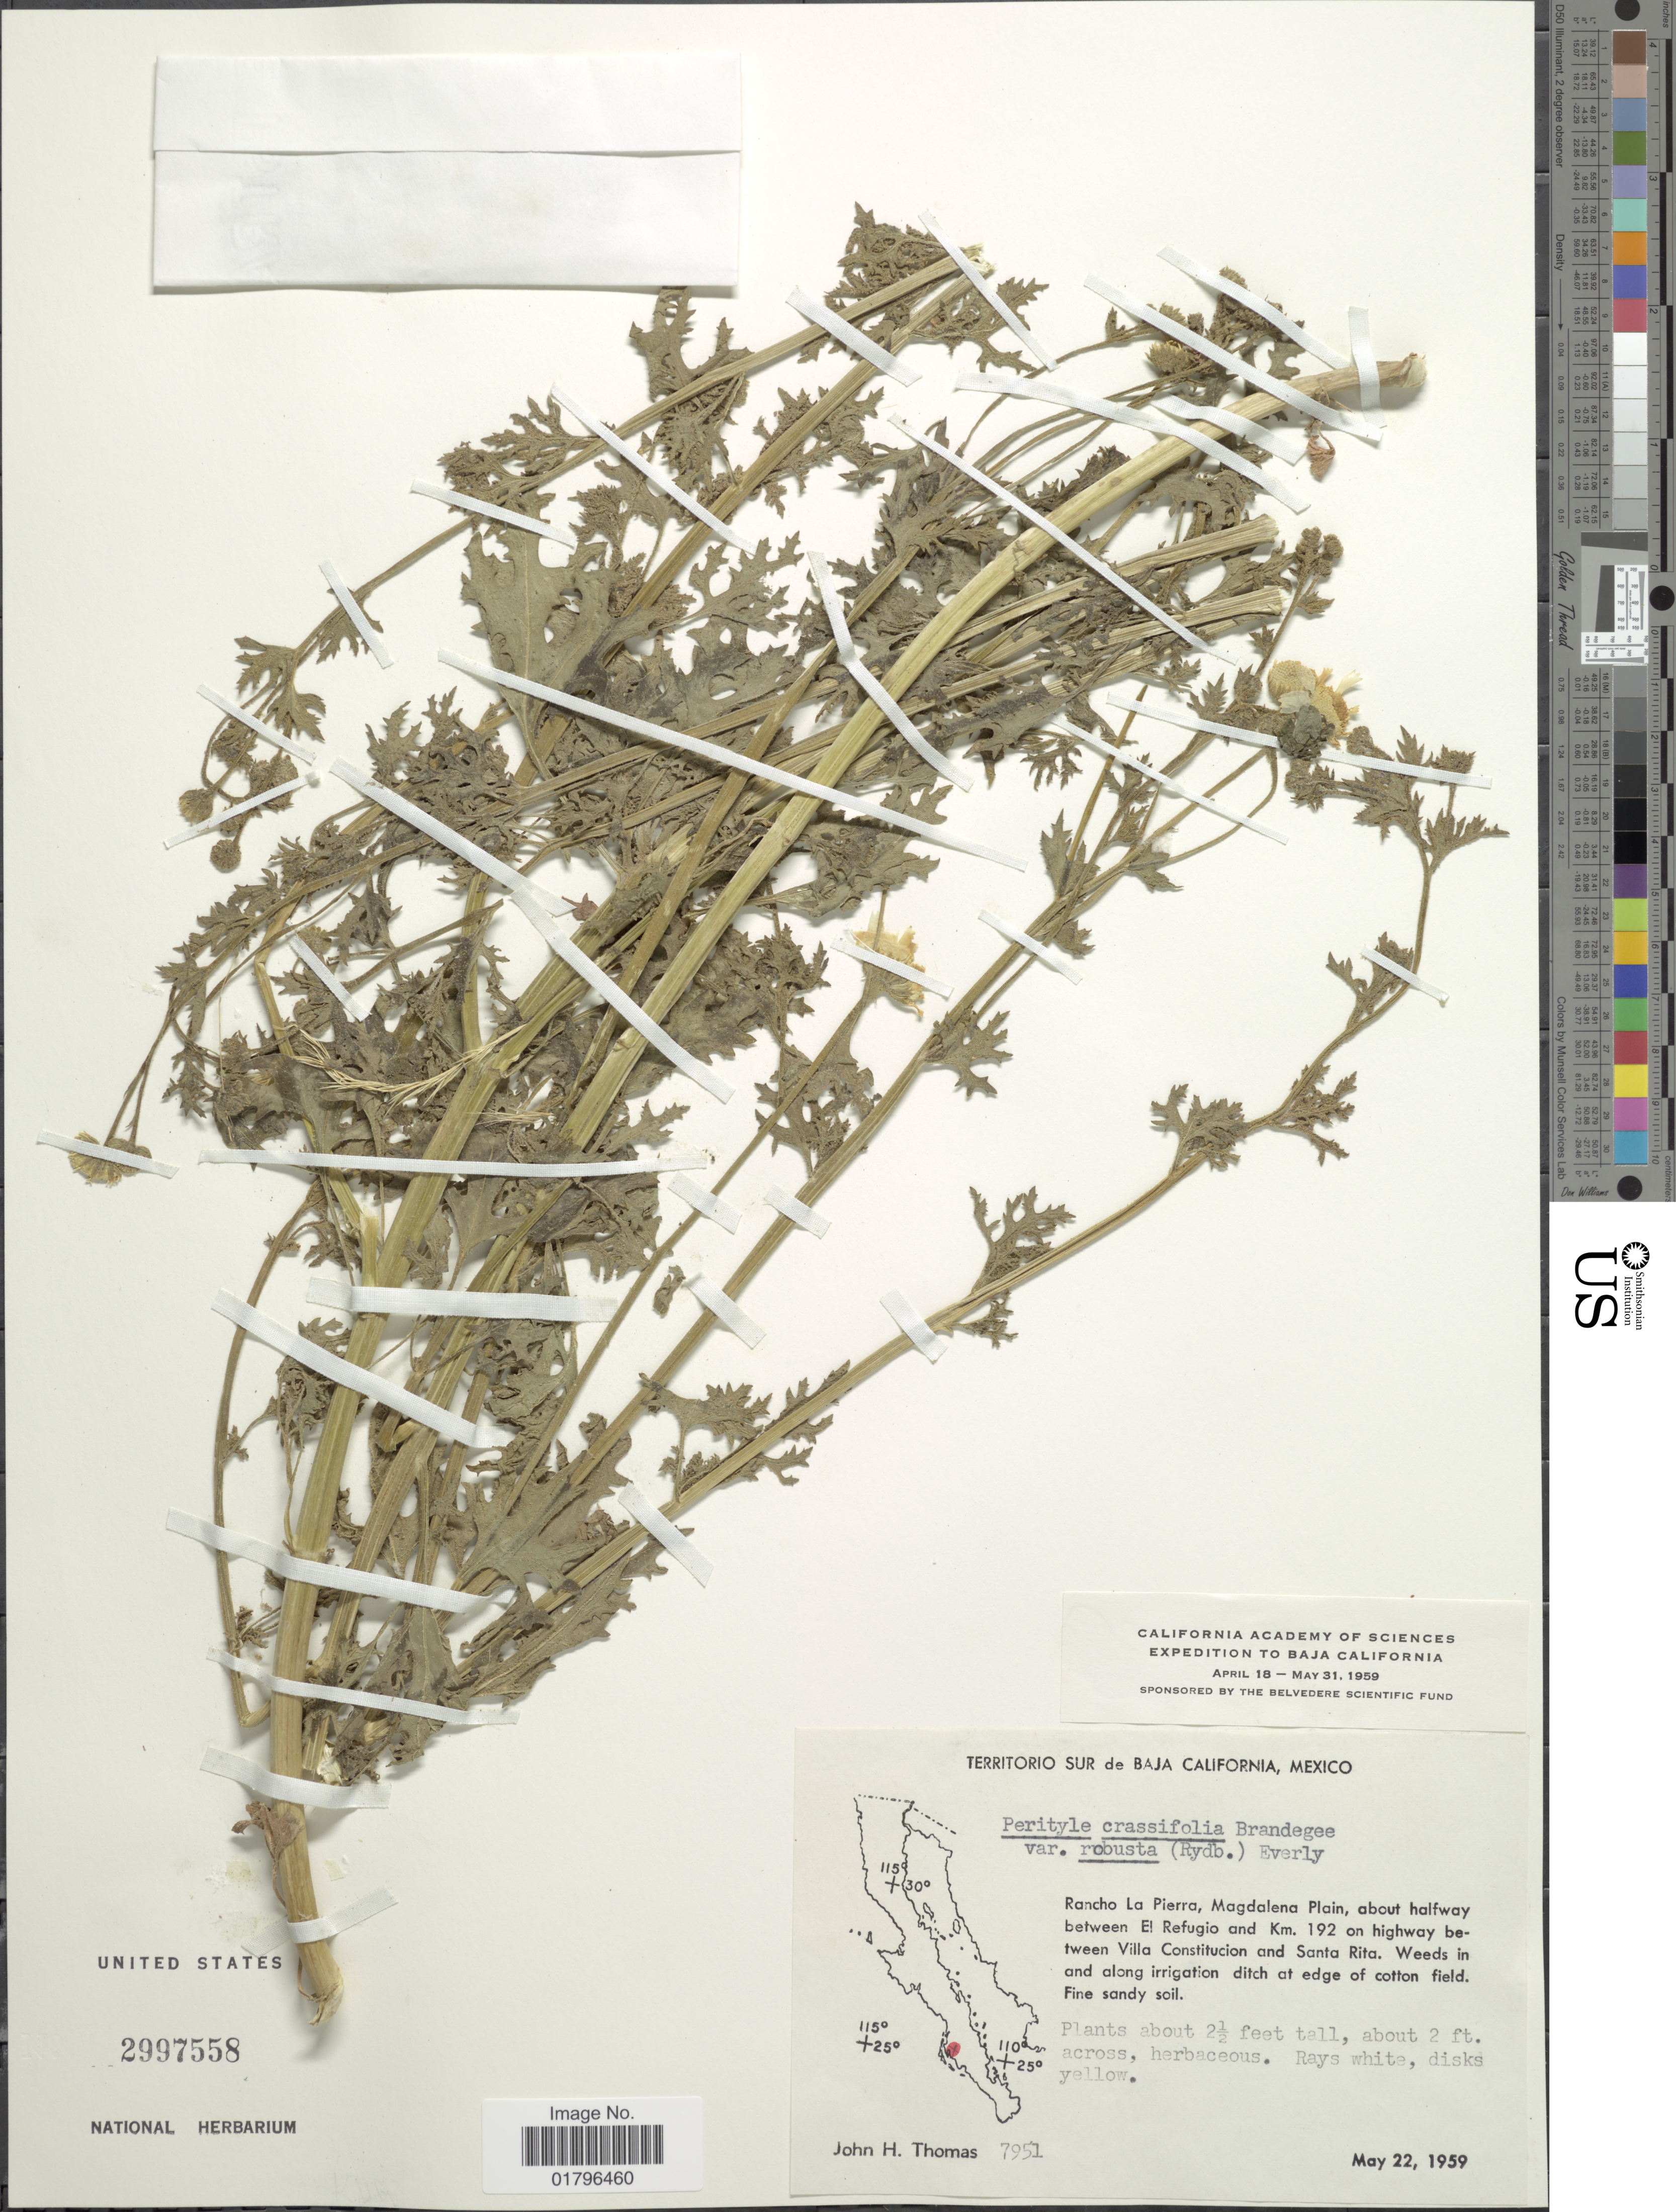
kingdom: Plantae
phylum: Tracheophyta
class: Magnoliopsida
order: Asterales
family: Asteraceae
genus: Perityle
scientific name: Perityle crassifolia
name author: Brandegee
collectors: J. H. Thomas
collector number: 7951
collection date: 1959-05-22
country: Mexico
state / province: Baja California Sur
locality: Rancho La Pierra, magdalena Plain, about halfway between El Refugio and Km. 192 on highway between Villa Constitucion and Santa Rita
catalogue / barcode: US 2997558